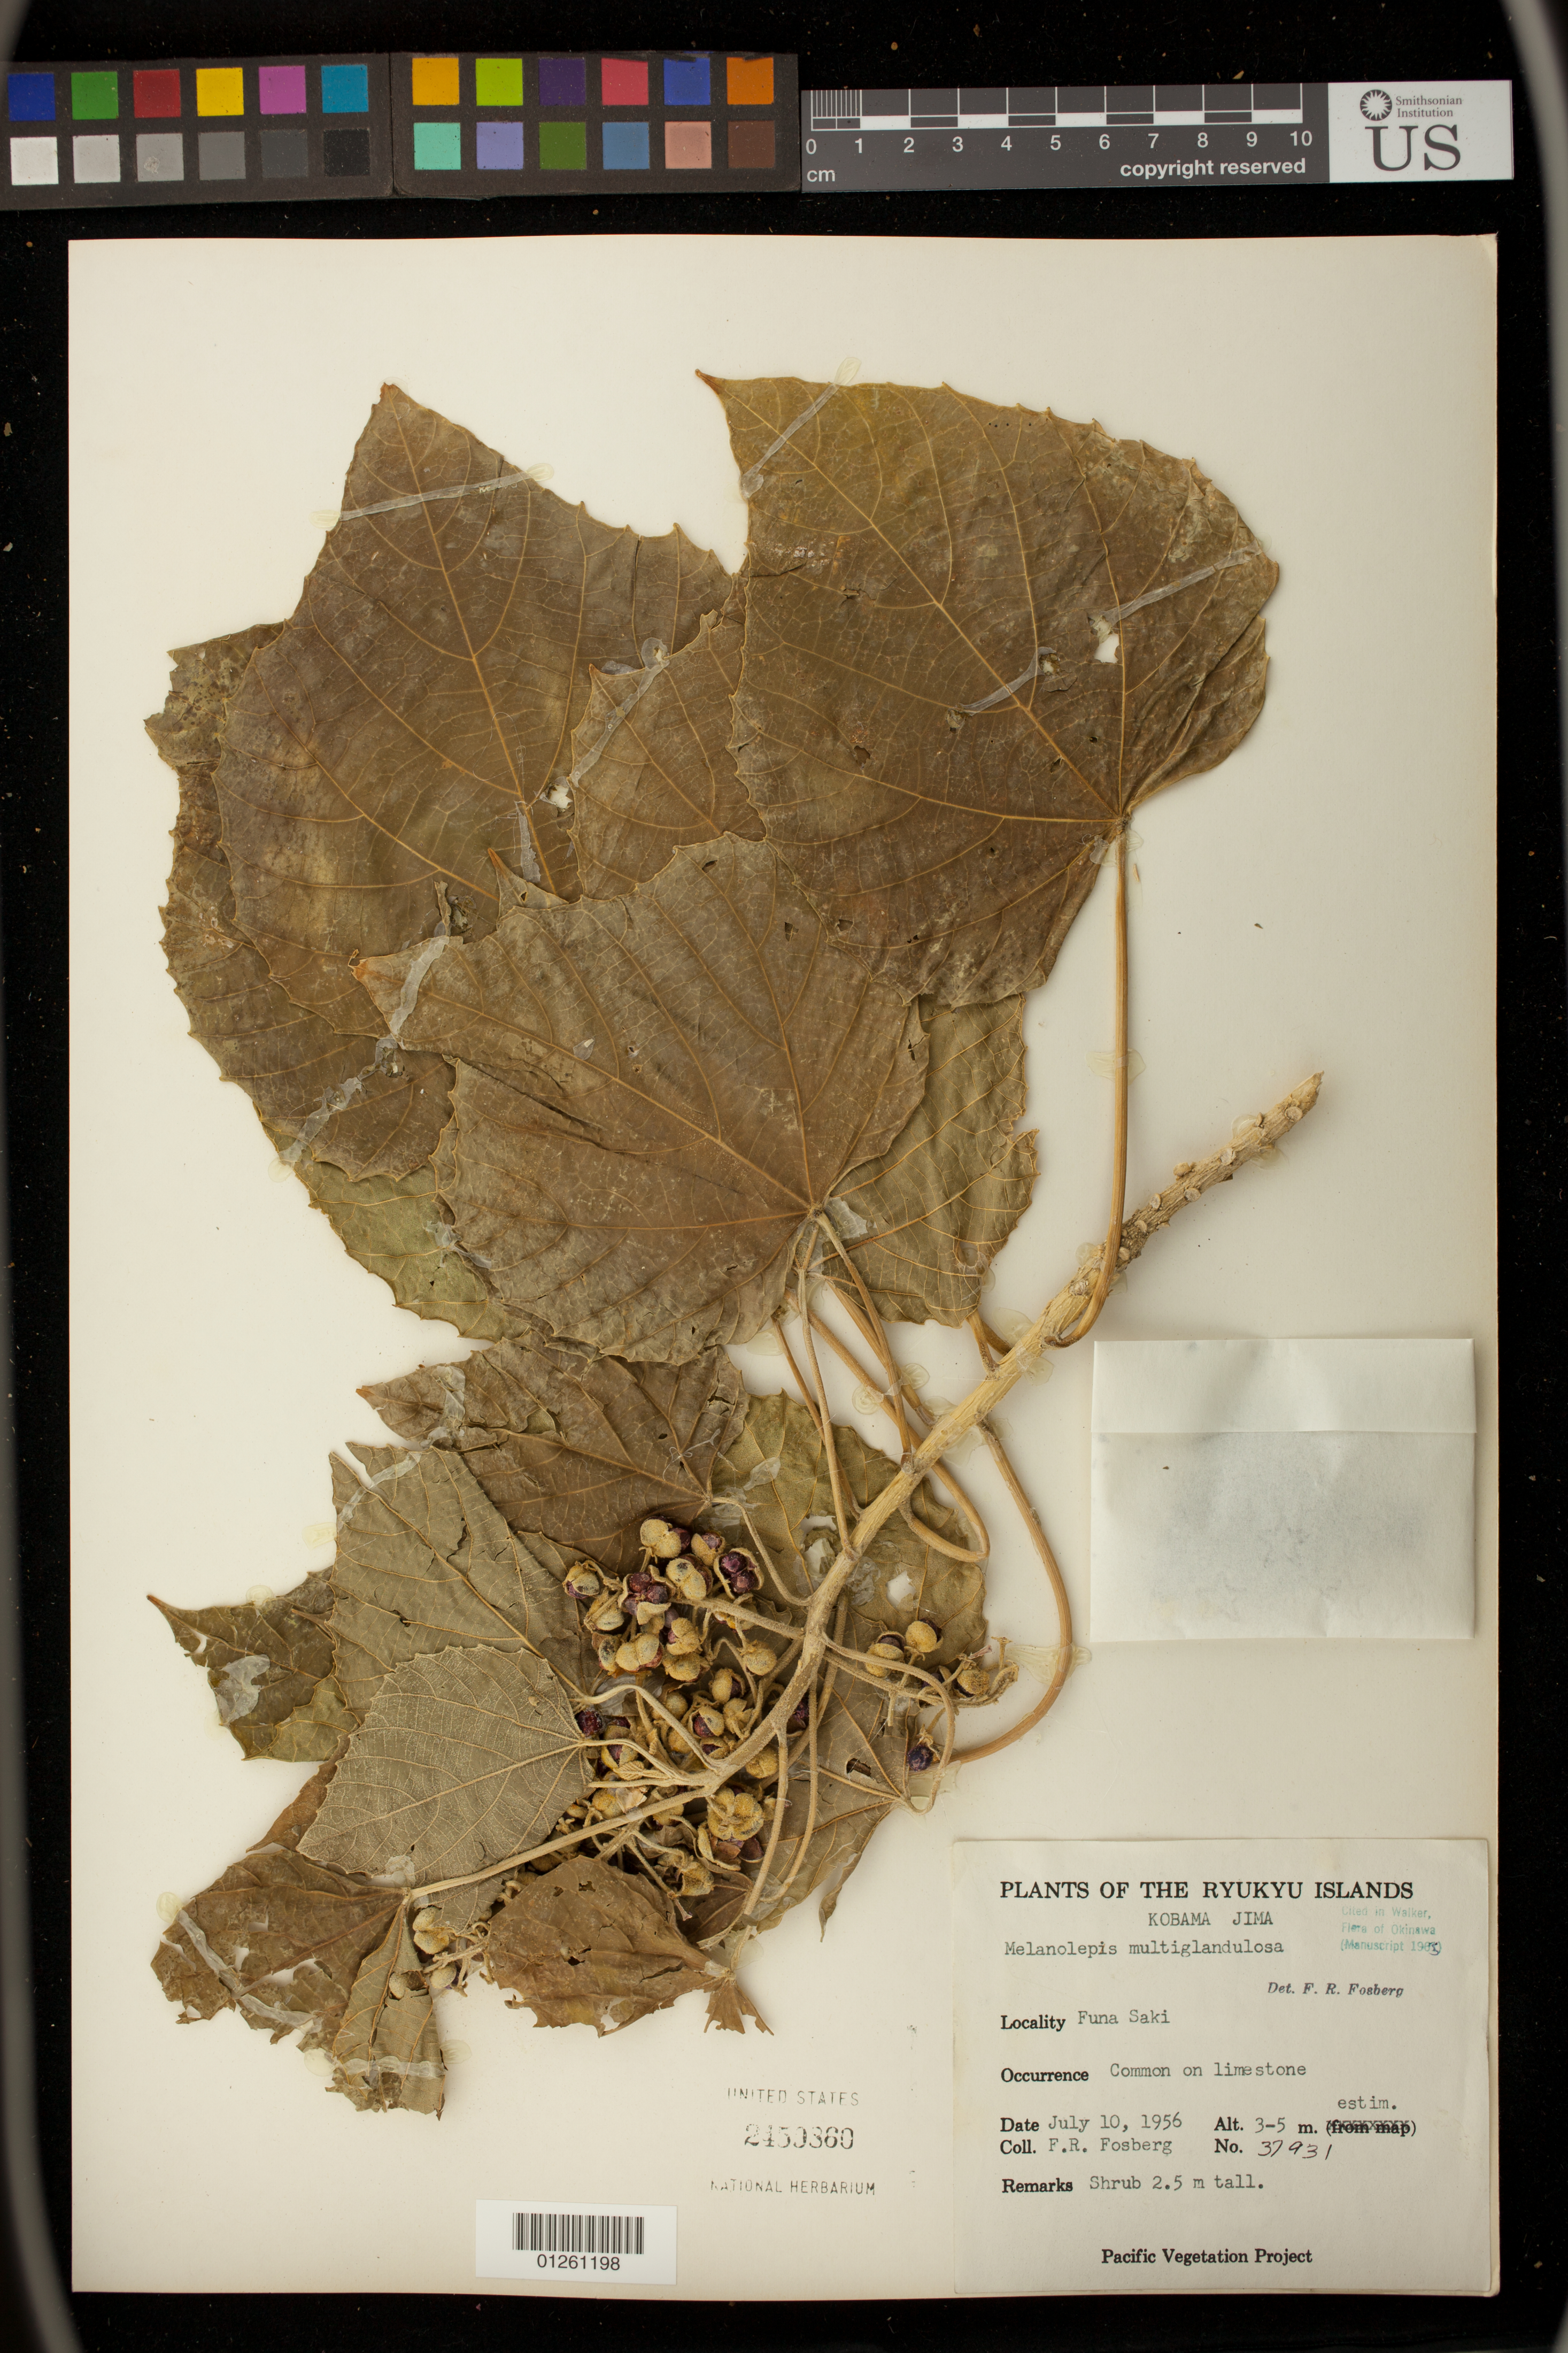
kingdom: Plantae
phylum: Tracheophyta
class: Magnoliopsida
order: Malpighiales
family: Euphorbiaceae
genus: Melanolepis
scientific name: Melanolepis multiglandulosa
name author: (Reinw. ex Blume) Rchb. f. & Zoll.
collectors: F. R. Fosberg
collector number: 37931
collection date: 1956-07-10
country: Japan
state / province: Okinawa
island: Kobama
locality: Ryukyu Islands. Kobama Jima. Funa Saki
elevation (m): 3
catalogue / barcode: US 2459860